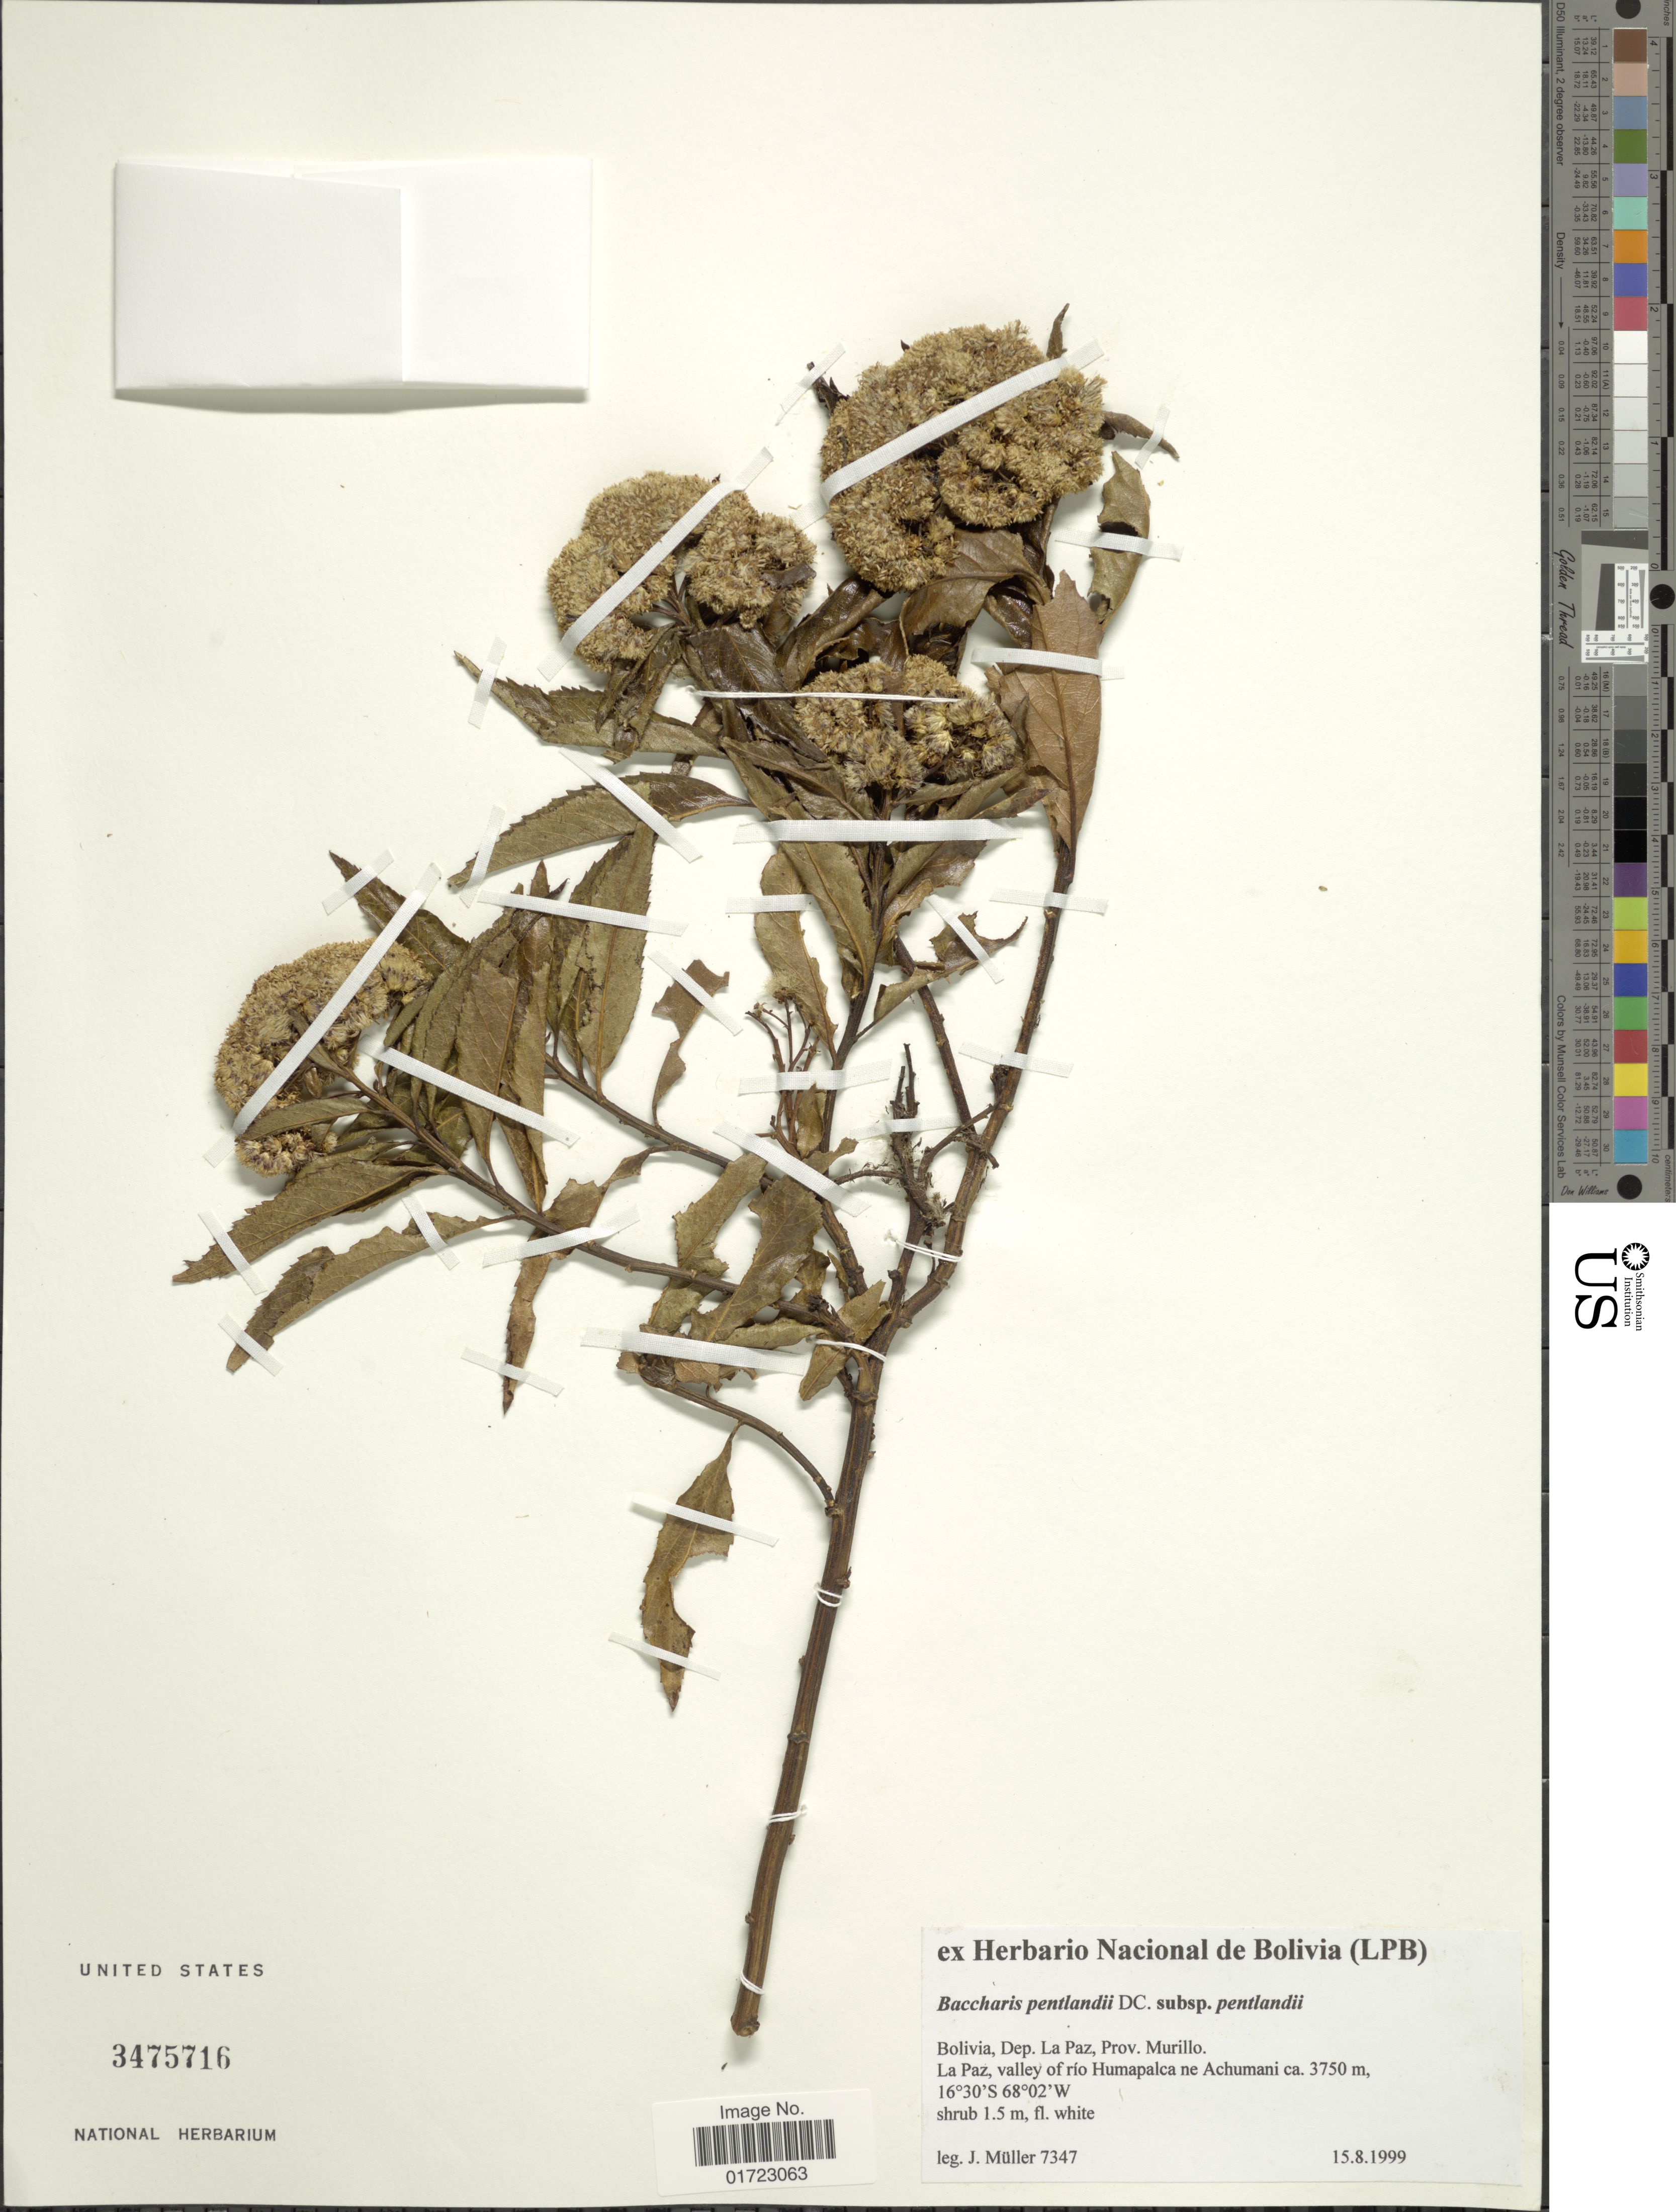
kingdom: Plantae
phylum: Tracheophyta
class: Magnoliopsida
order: Asterales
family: Asteraceae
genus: Baccharis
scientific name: Baccharis pentlandii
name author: DC.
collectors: J. Müller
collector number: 7347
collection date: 1999-08-15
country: Bolivia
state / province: La Paz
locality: Prov. Murillo. La Paz, valley of rio Humapalca ne Achumani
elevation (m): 3750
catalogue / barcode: US 3475716